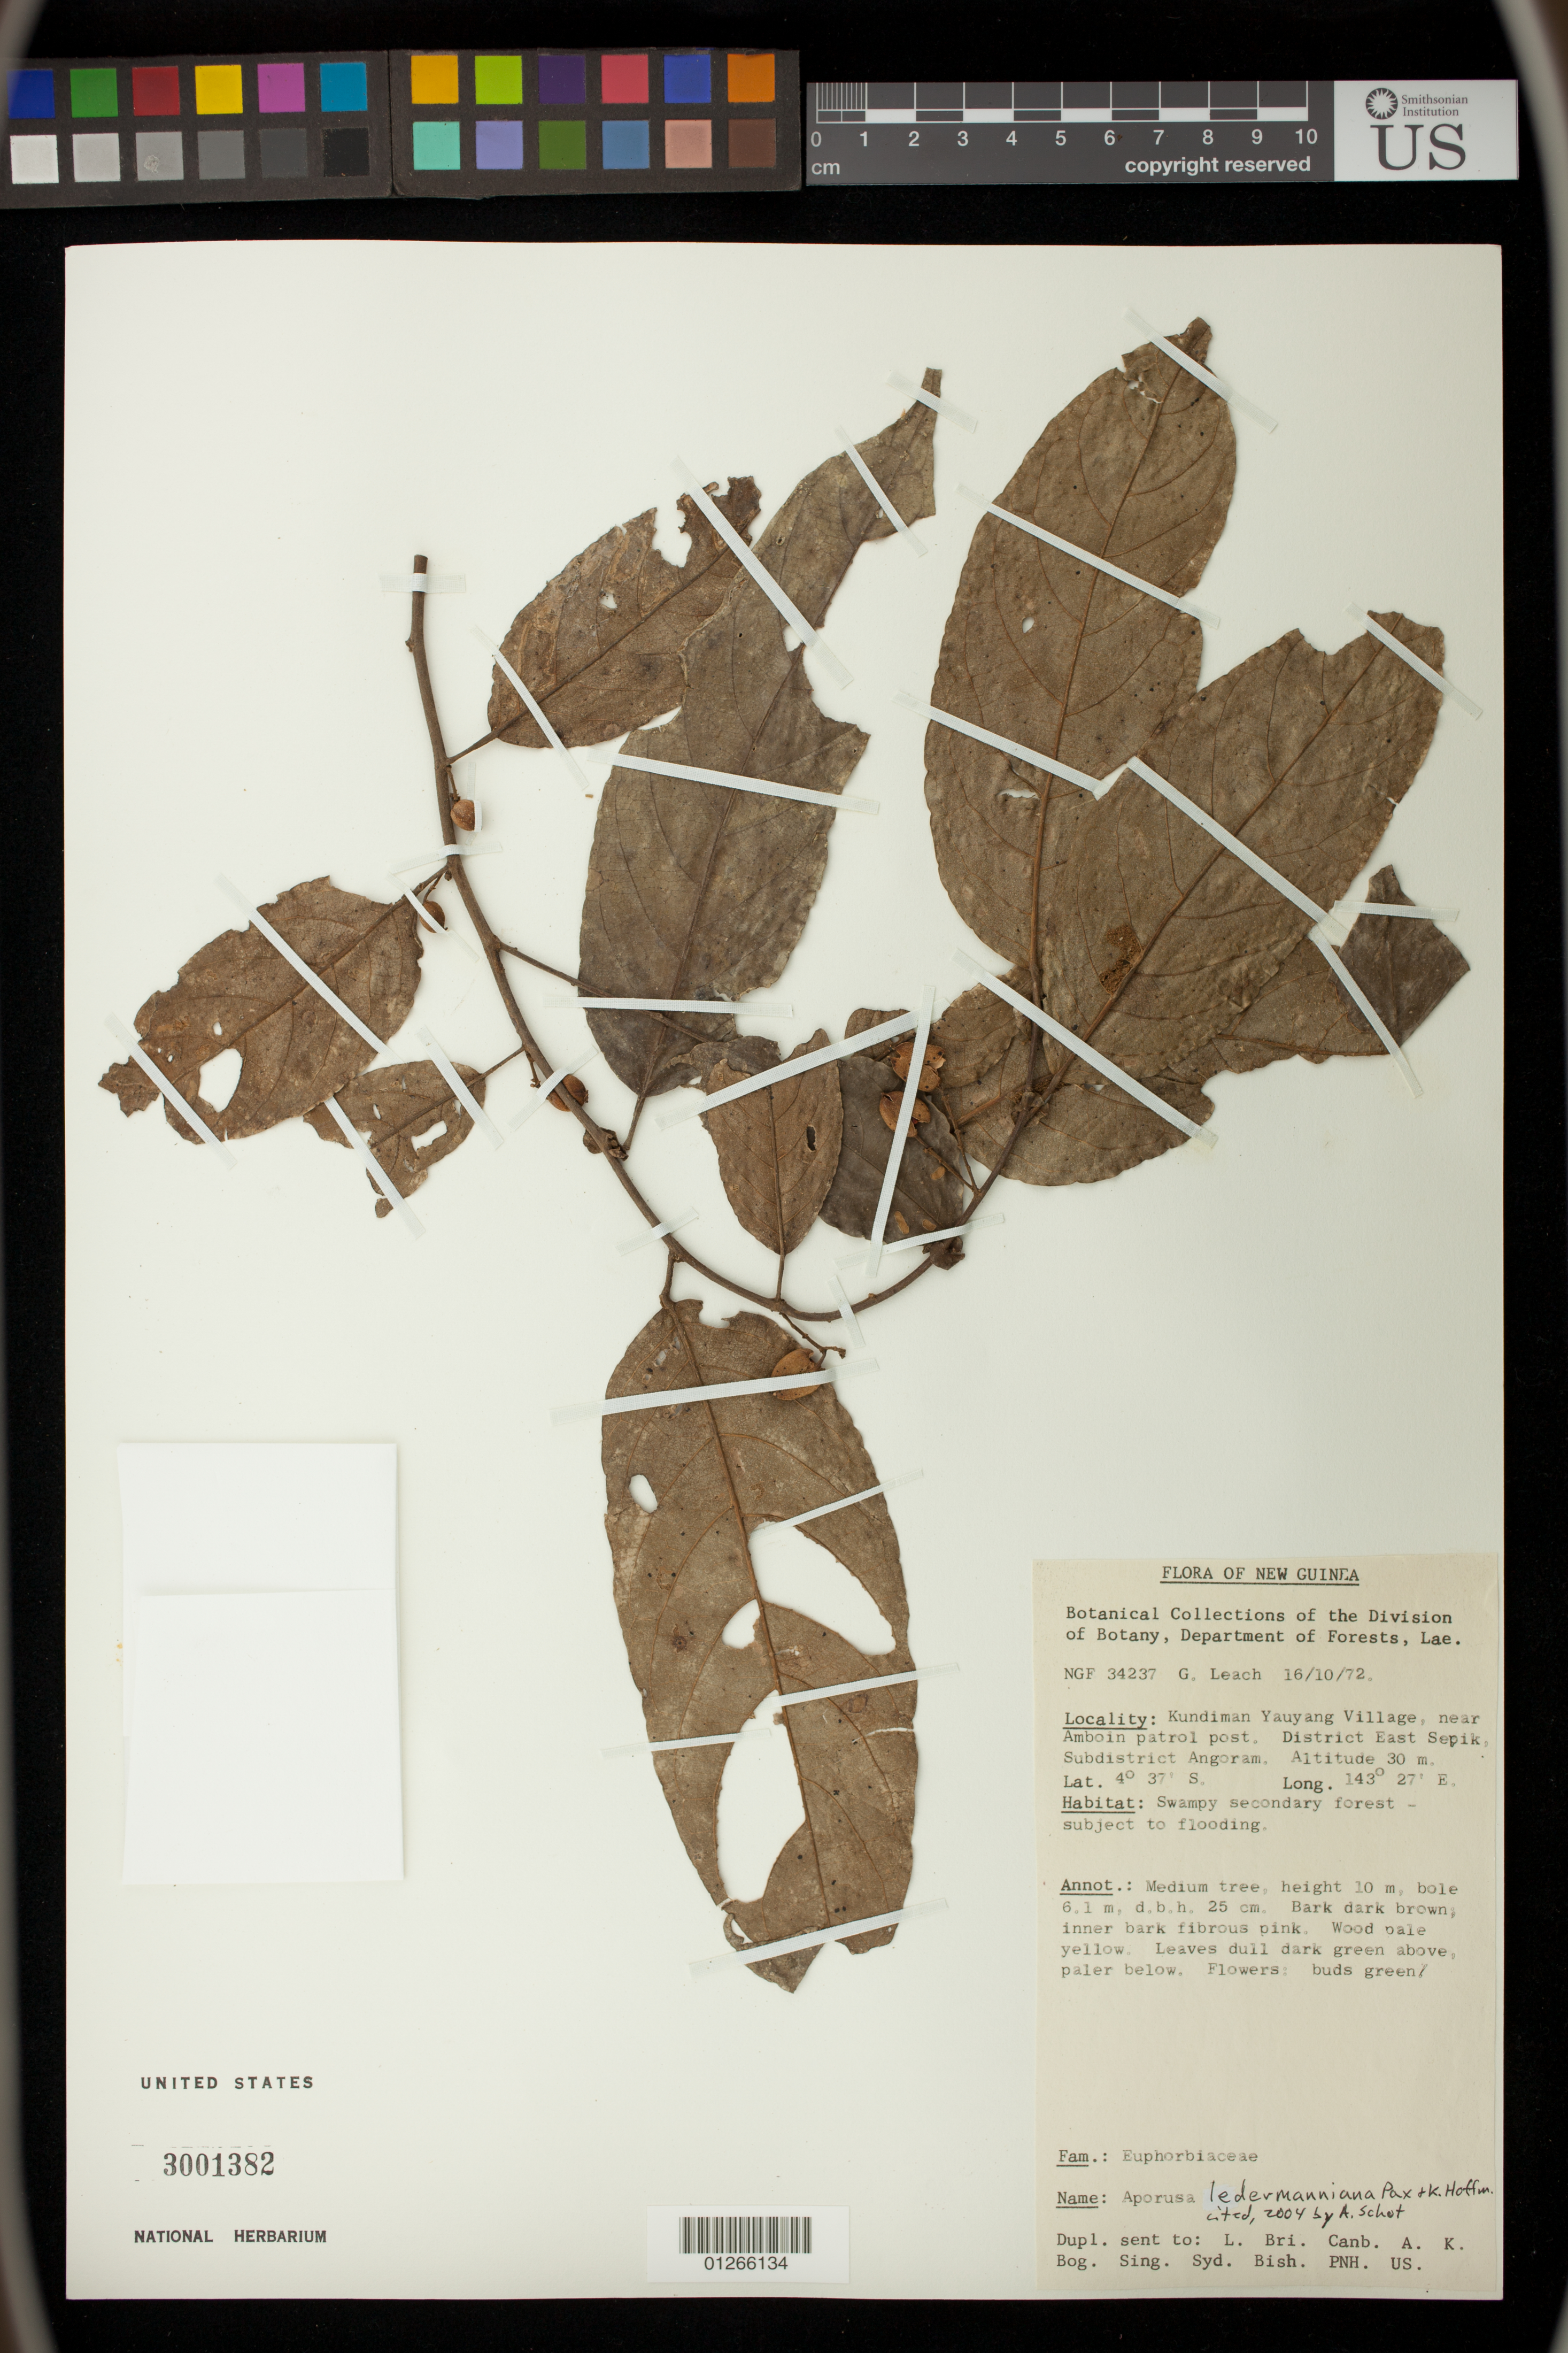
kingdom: Plantae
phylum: Tracheophyta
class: Magnoliopsida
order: Malpighiales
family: Phyllanthaceae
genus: Aporosa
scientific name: Aporosa ledermanniana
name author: Pax & K. Hoffm.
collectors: G. Leach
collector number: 34237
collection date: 1972-10-16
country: Papua New Guinea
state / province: East Sepik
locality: Kundiman Yauyang Village, near Amboin patrol post. District East Sepik, Subdistrict Angoram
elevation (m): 30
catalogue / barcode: US 3001382